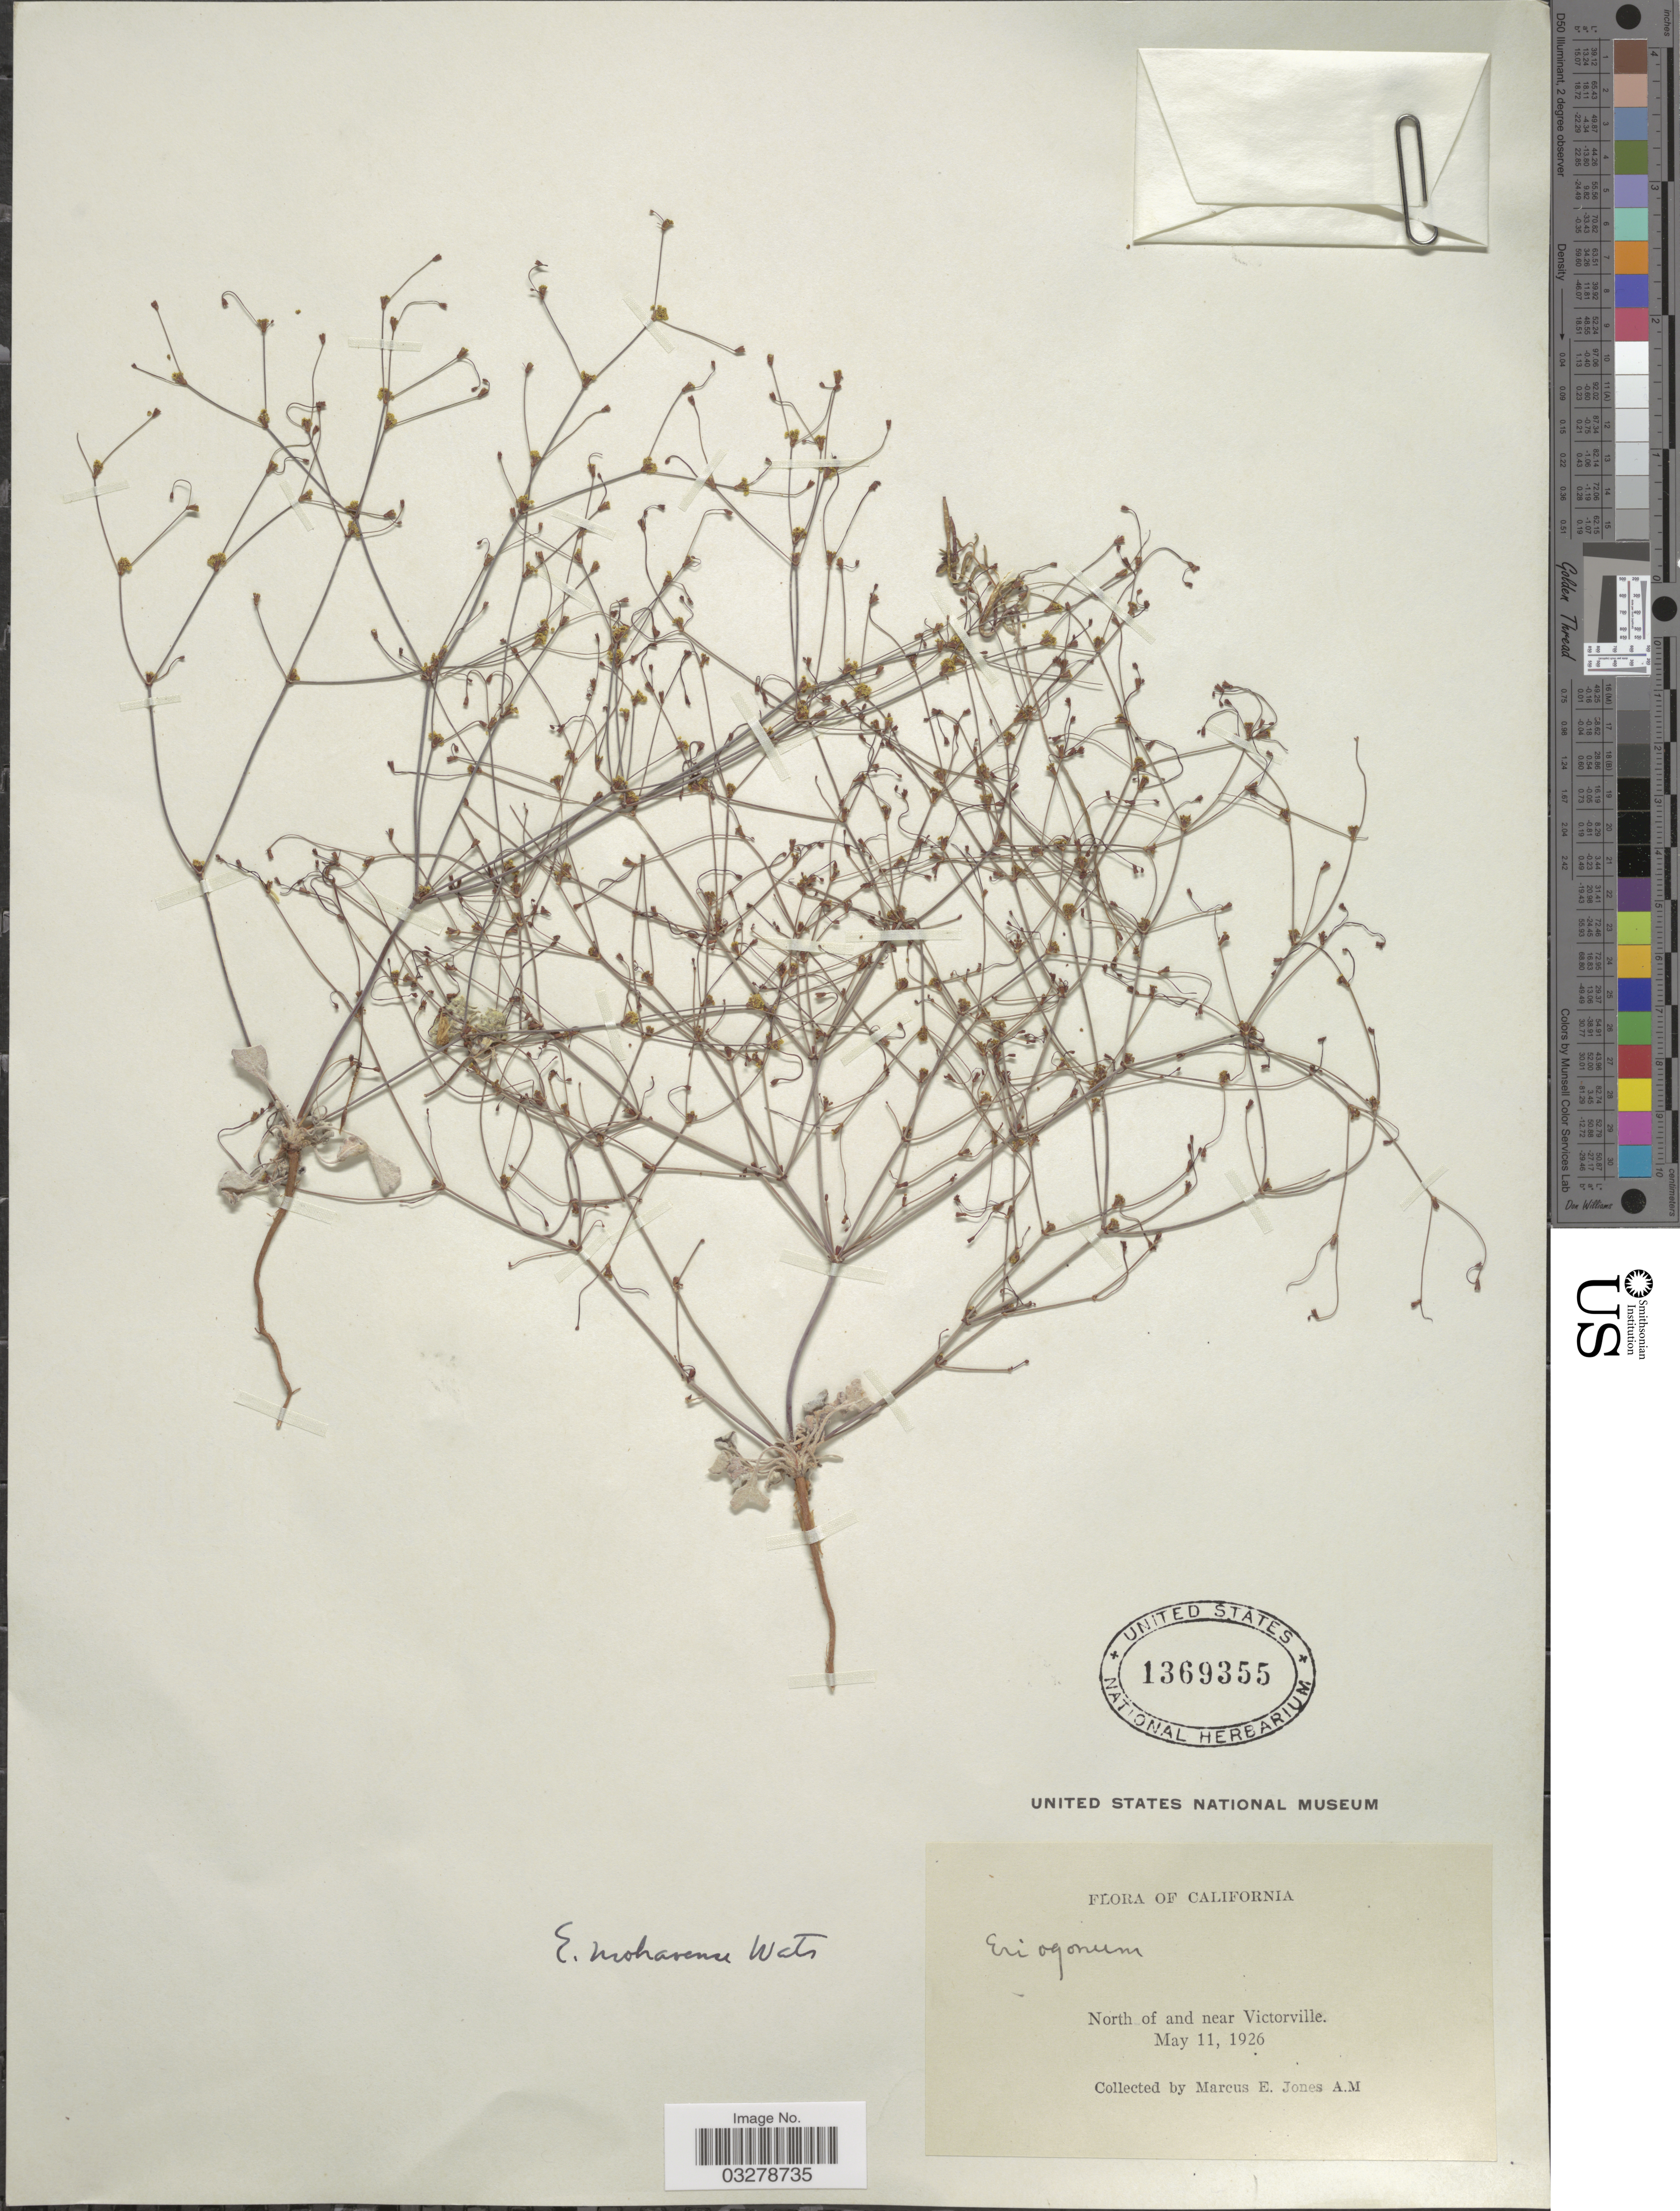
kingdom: Plantae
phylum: Tracheophyta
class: Magnoliopsida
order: Caryophyllales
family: Polygonaceae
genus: Eriogonum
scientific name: Eriogonum mohavense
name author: S. Watson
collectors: M. E. Jones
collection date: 1926-05-11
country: United States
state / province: California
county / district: San Barnadino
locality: North of and near Victorville.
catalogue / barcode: US 1369355